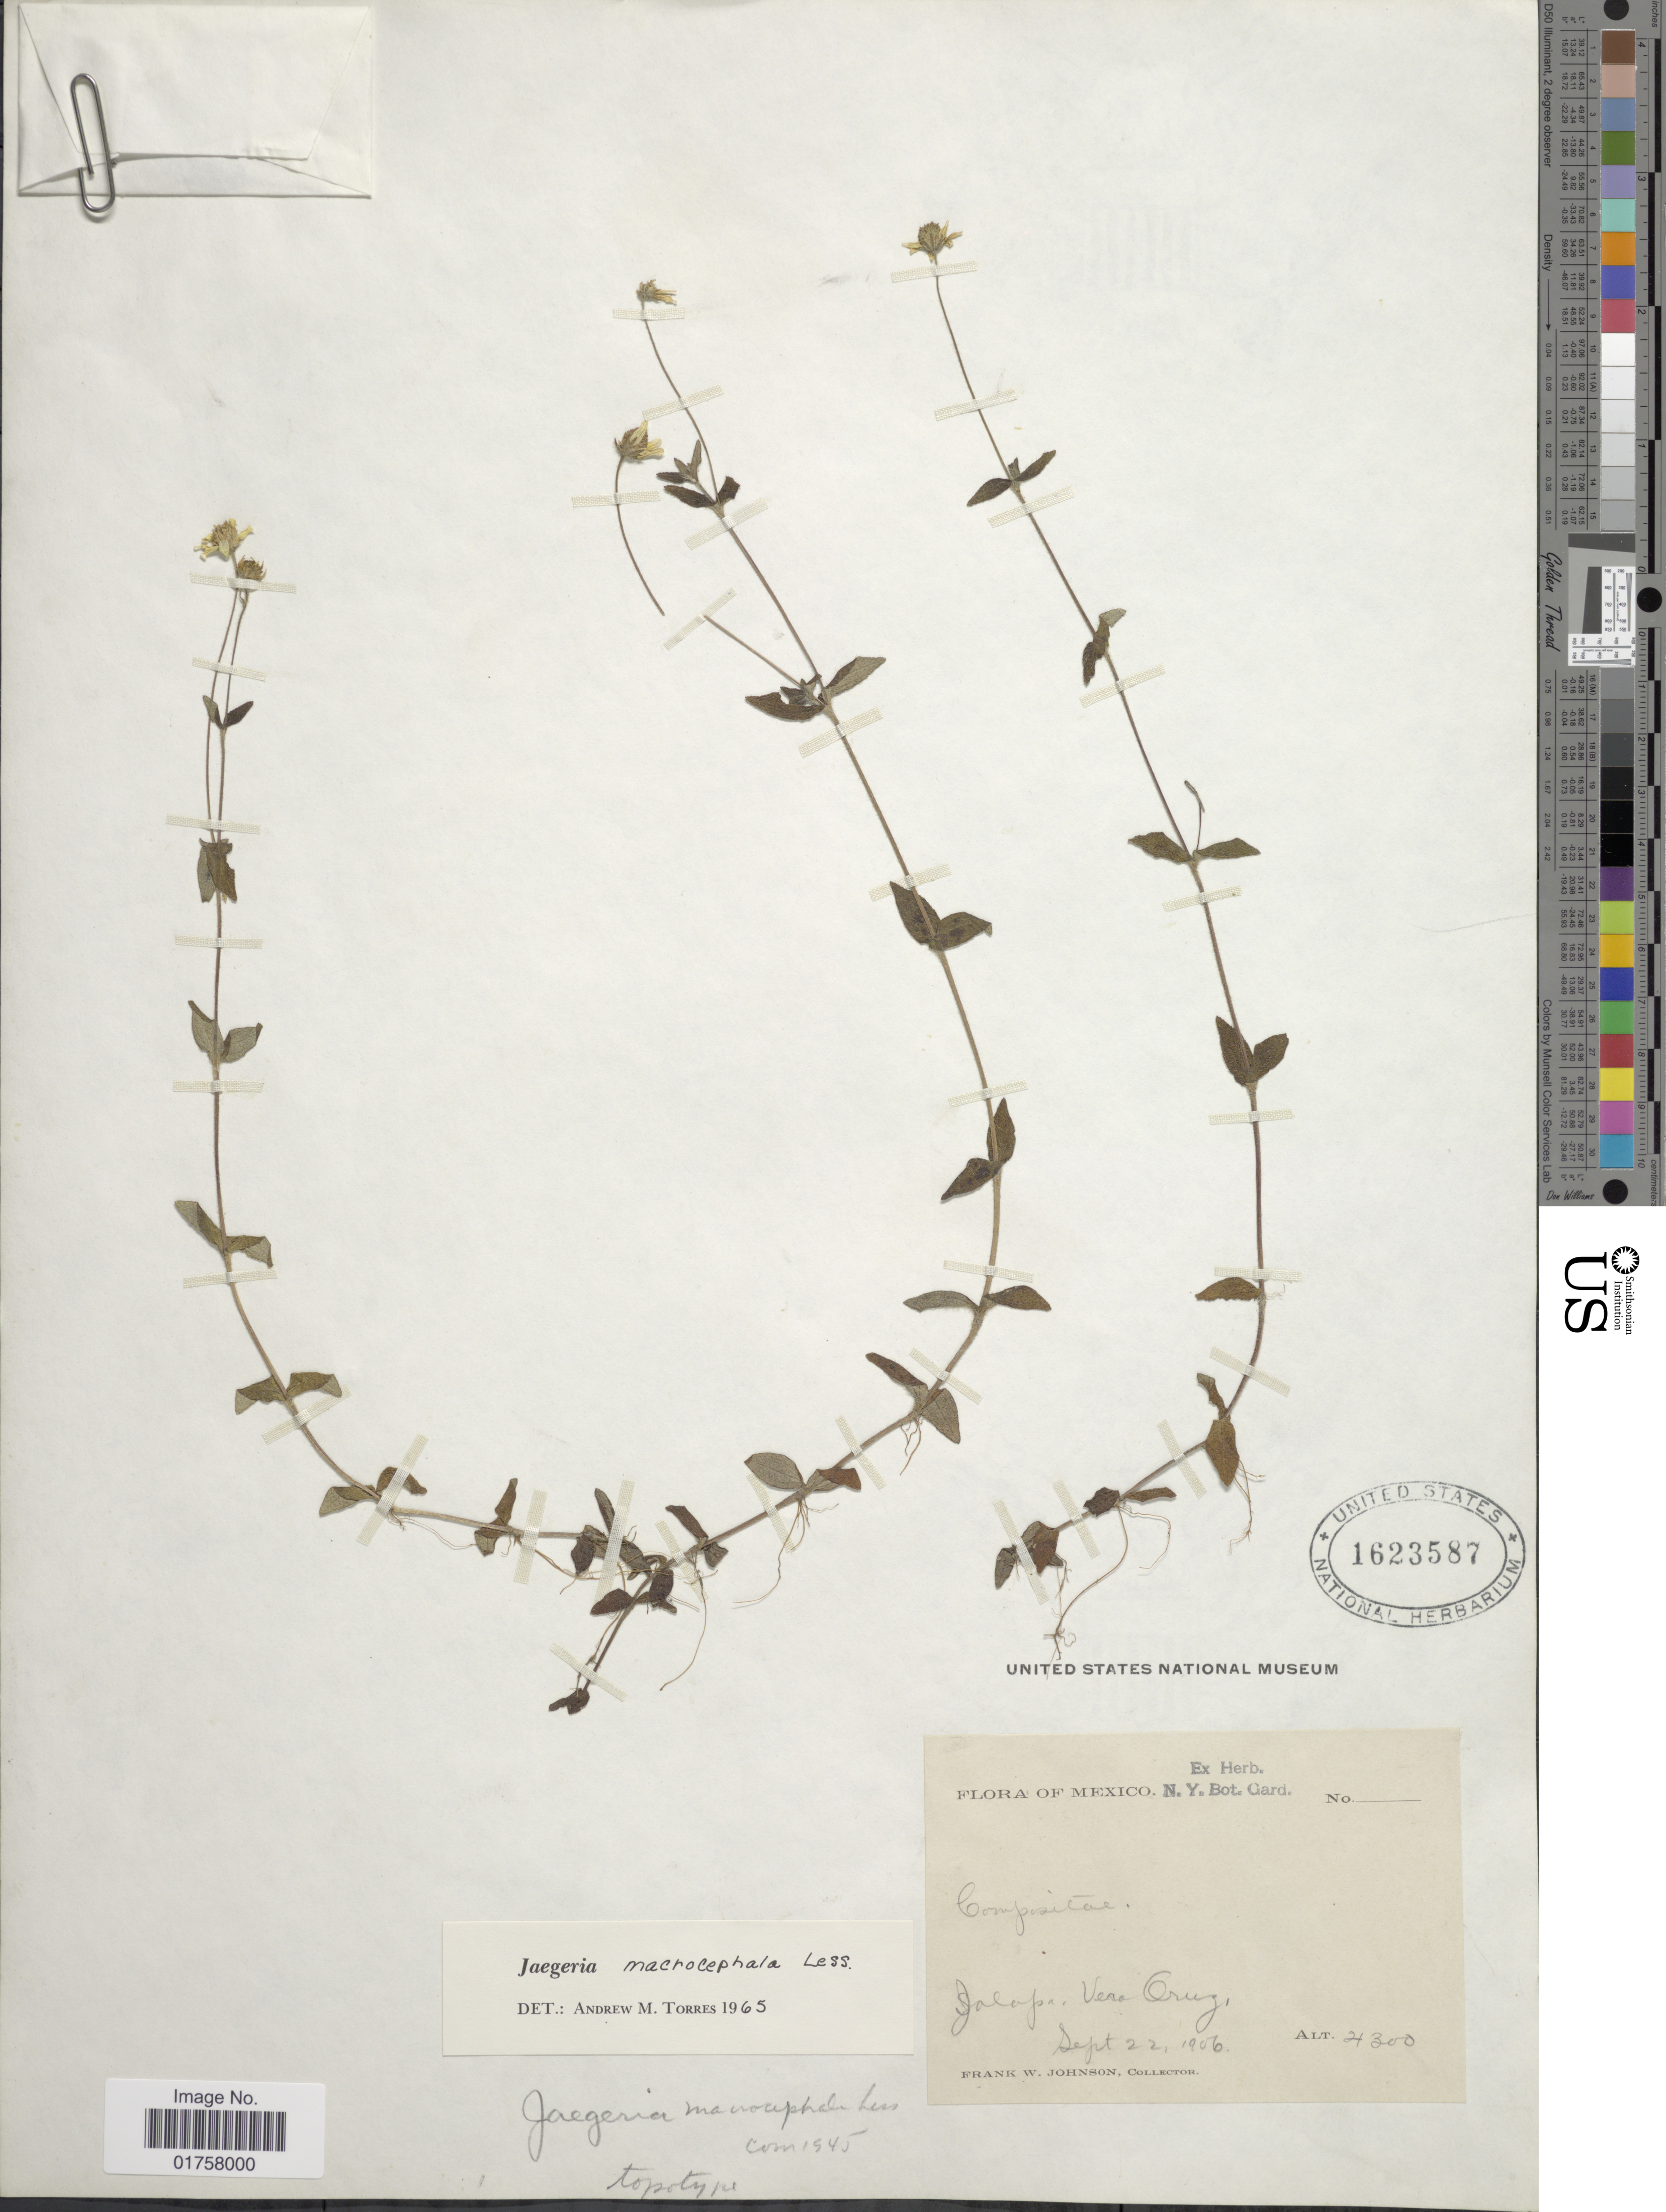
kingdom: Plantae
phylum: Tracheophyta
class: Magnoliopsida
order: Asterales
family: Asteraceae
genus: Jaegeria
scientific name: Jaegeria macrocephala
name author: Less.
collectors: F. W. Johnson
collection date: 1906-09-22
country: Mexico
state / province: Veracruz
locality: Jalapa, Vera Cruz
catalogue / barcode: US 1623587